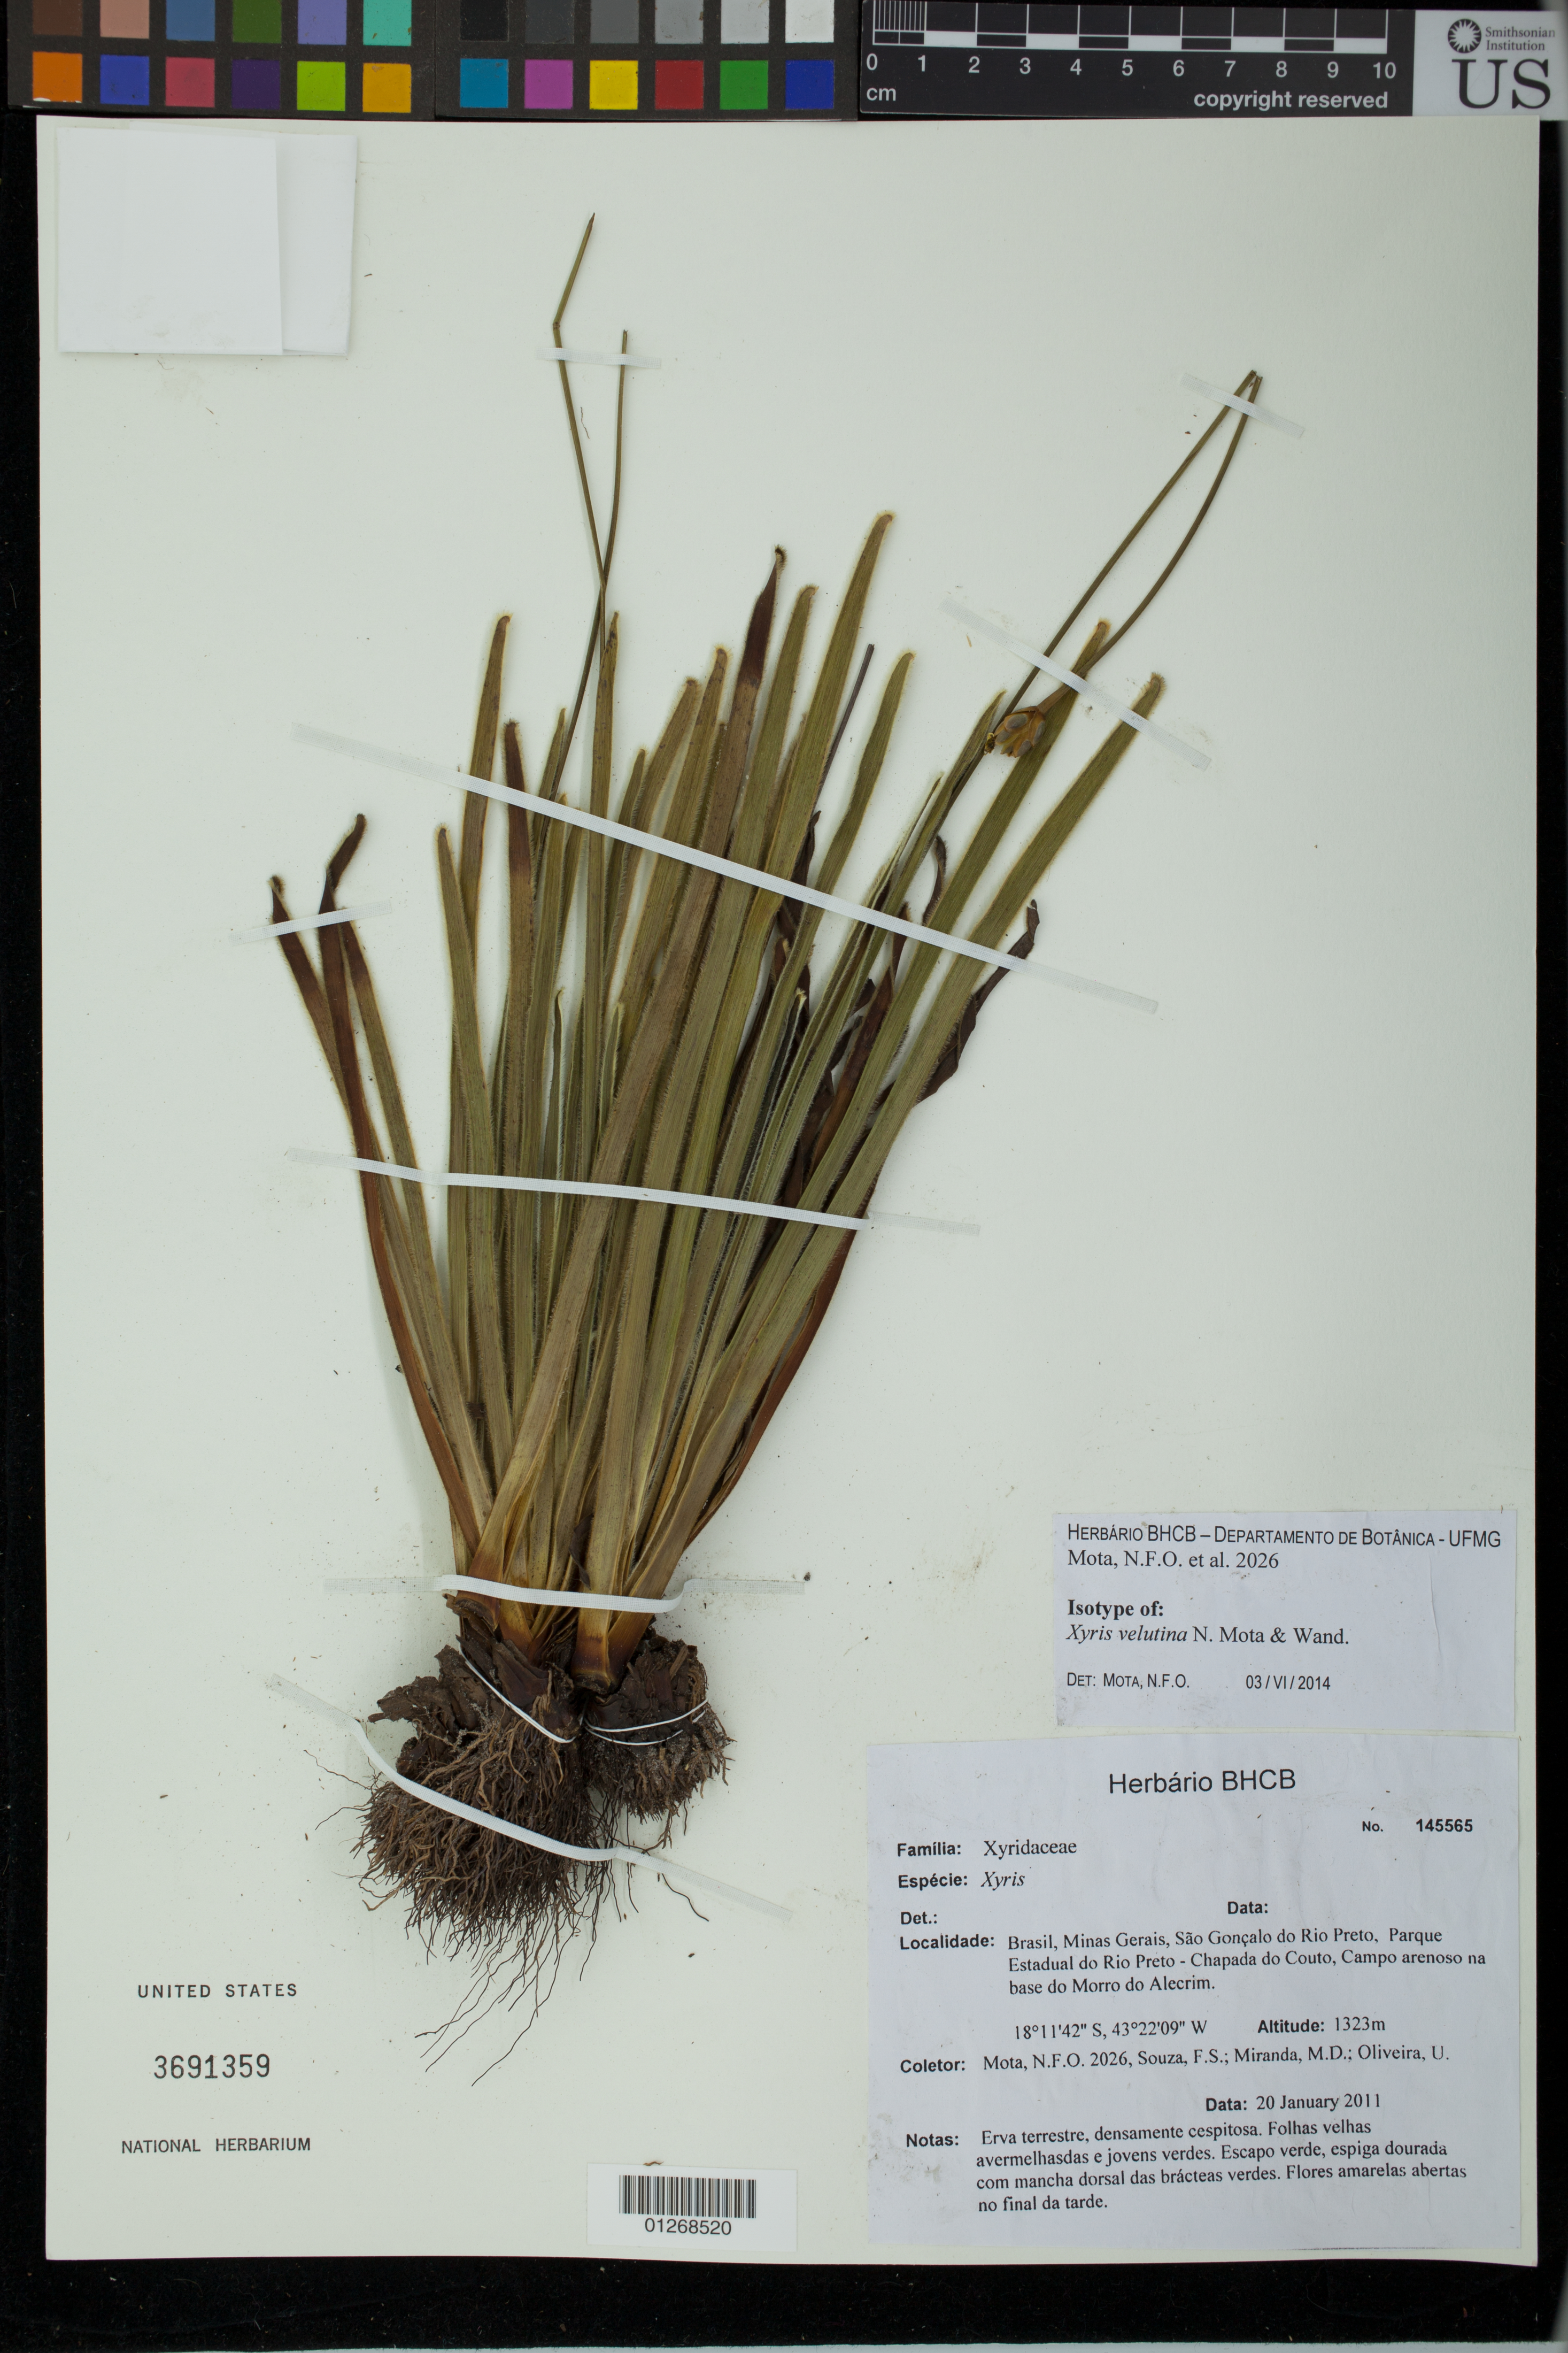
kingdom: Plantae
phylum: Tracheophyta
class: Liliopsida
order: Poales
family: Xyridaceae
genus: Xyris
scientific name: Xyris velutina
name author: N. Mota & Wand.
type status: Isotype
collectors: N. F. O. Mota, F. Souza, M. Miranda & U. Oliveira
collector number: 2026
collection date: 2011-01-20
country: Brazil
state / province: Minas Gerais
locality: Minas Gerais, São Gonçalo do Rio Preto, Parque Estadual do Rio Preto - Chapada do Couto, Campo arenoso na base do Morro do Alecrim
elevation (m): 1323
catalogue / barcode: US 3691359